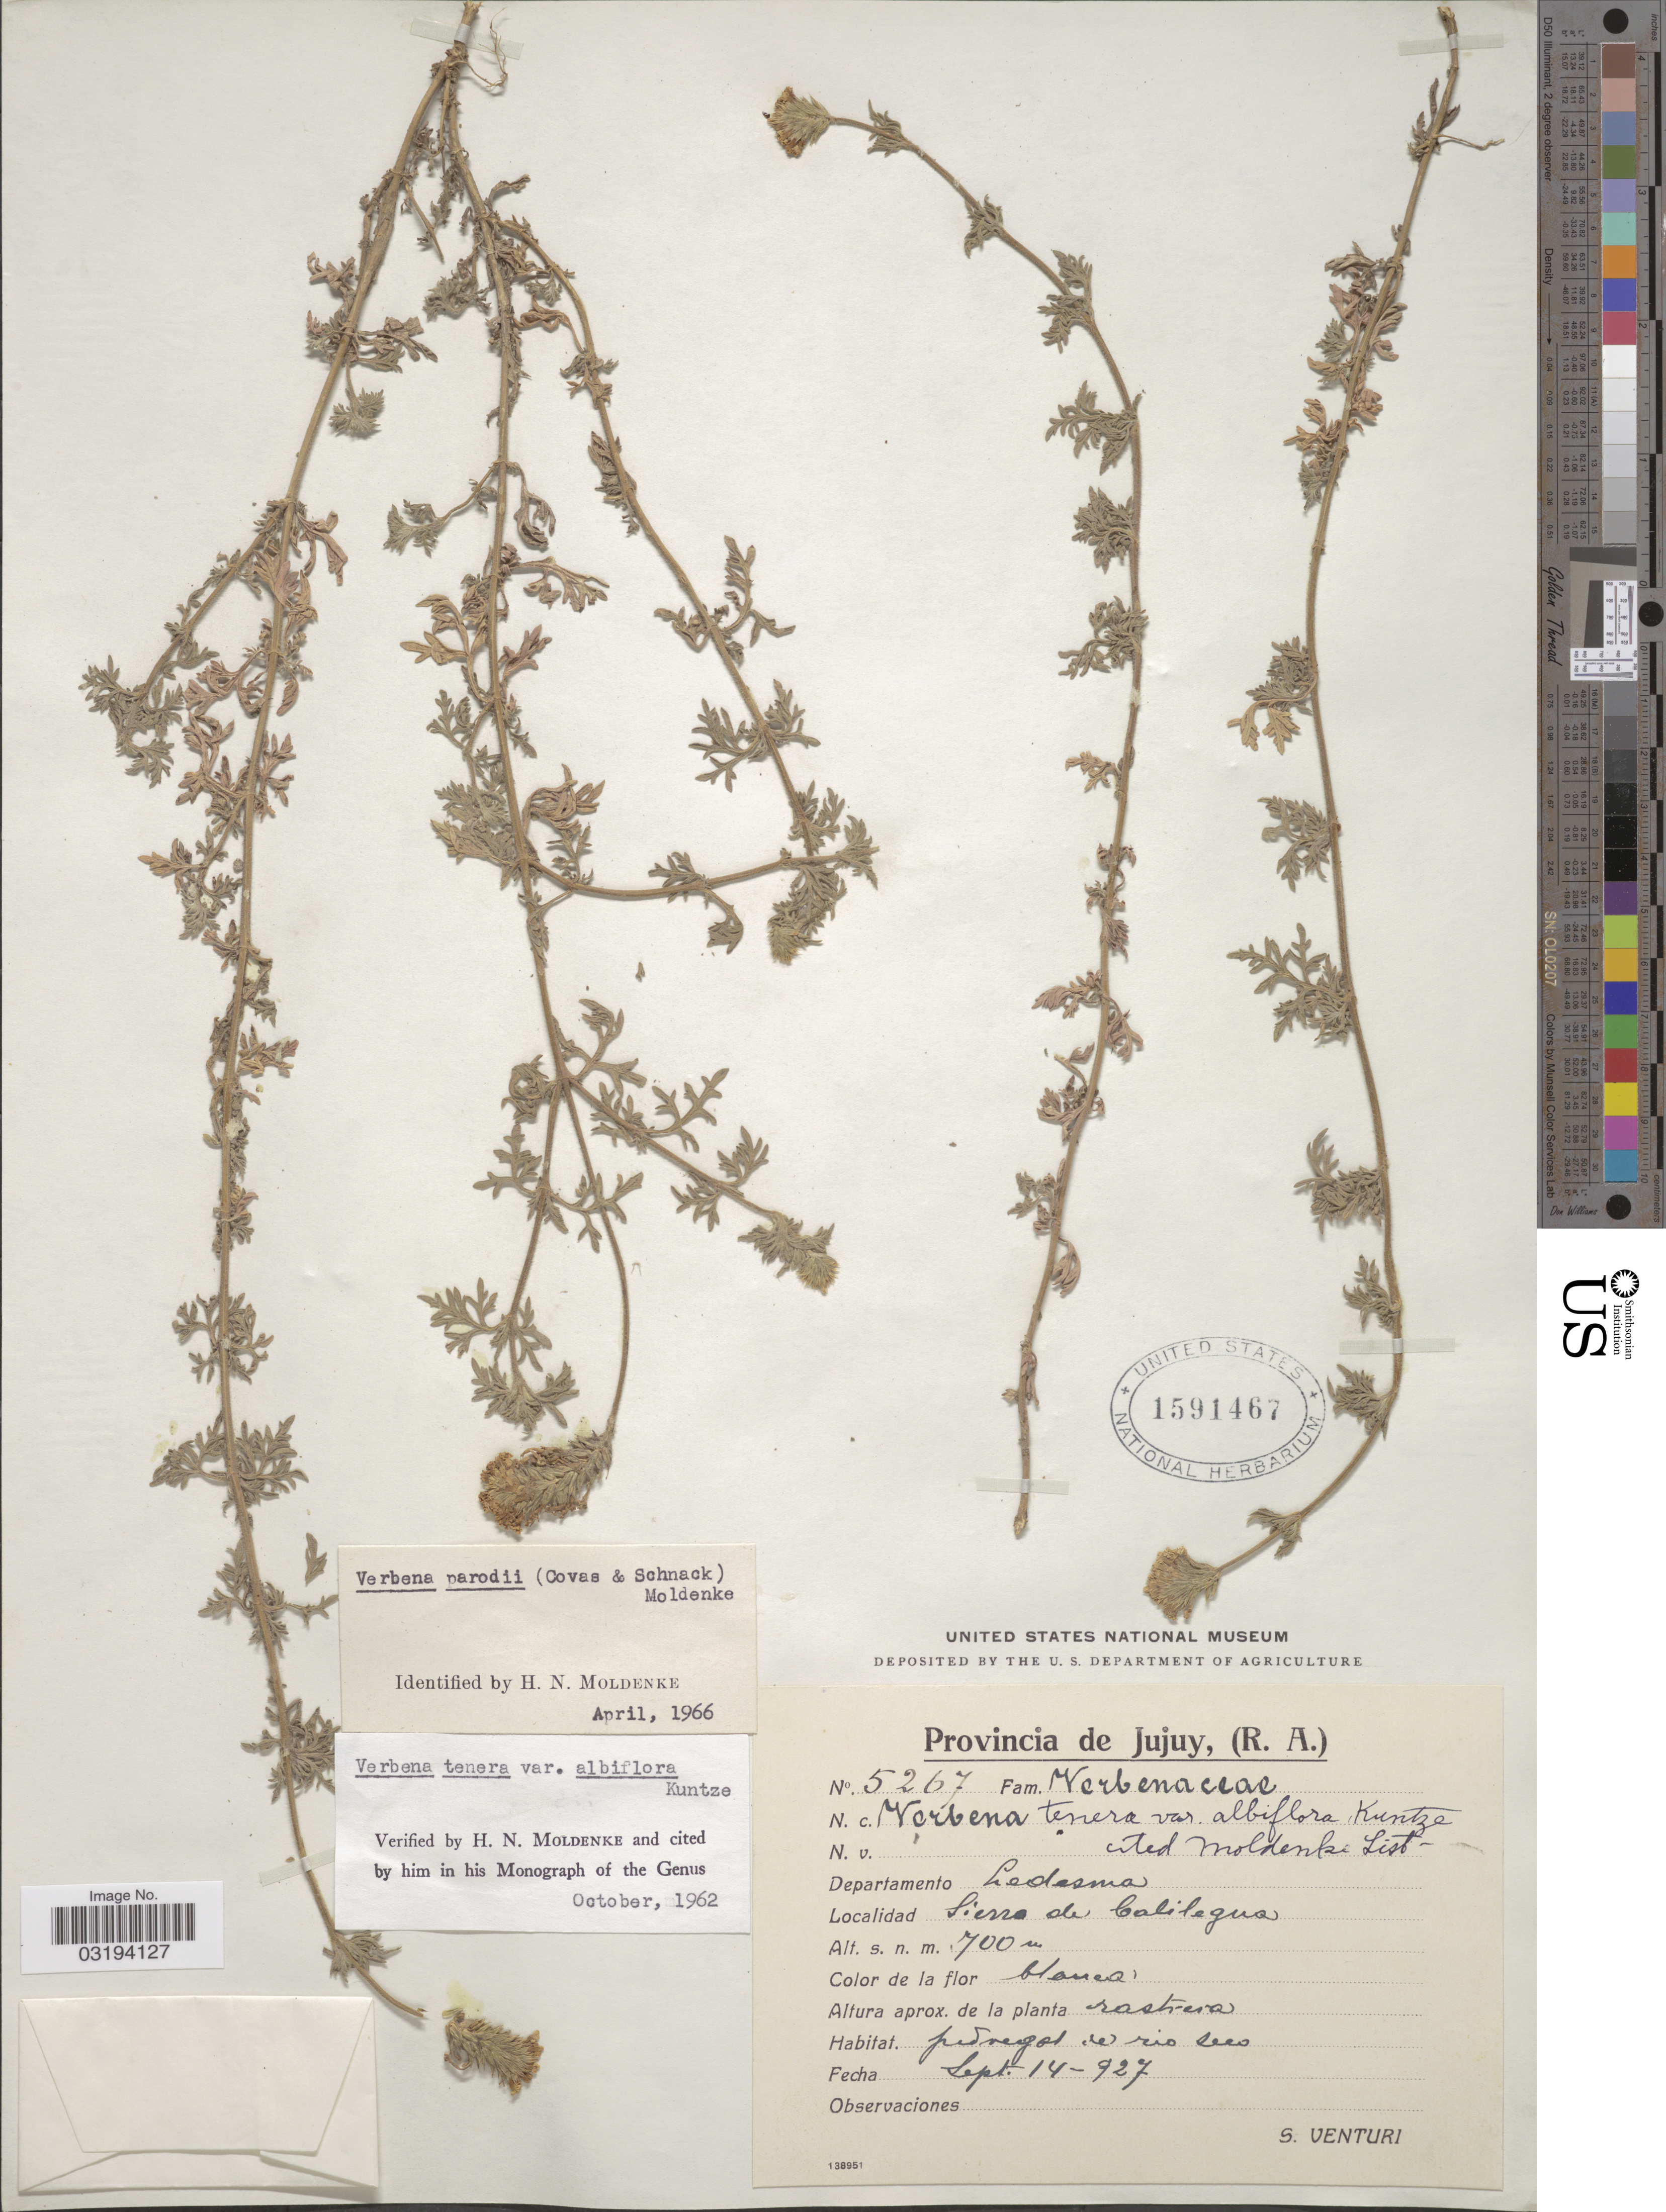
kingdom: Plantae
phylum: Tracheophyta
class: Magnoliopsida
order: Lamiales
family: Verbenaceae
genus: Verbena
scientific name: Verbena parodii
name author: (Covas & Schnack) Moldenke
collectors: S. Venturi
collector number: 5267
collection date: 1927-09-14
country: Argentina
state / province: Jujuy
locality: Departamento Ledesma. Sierra de Calilegua.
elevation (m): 700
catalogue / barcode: US 1591467